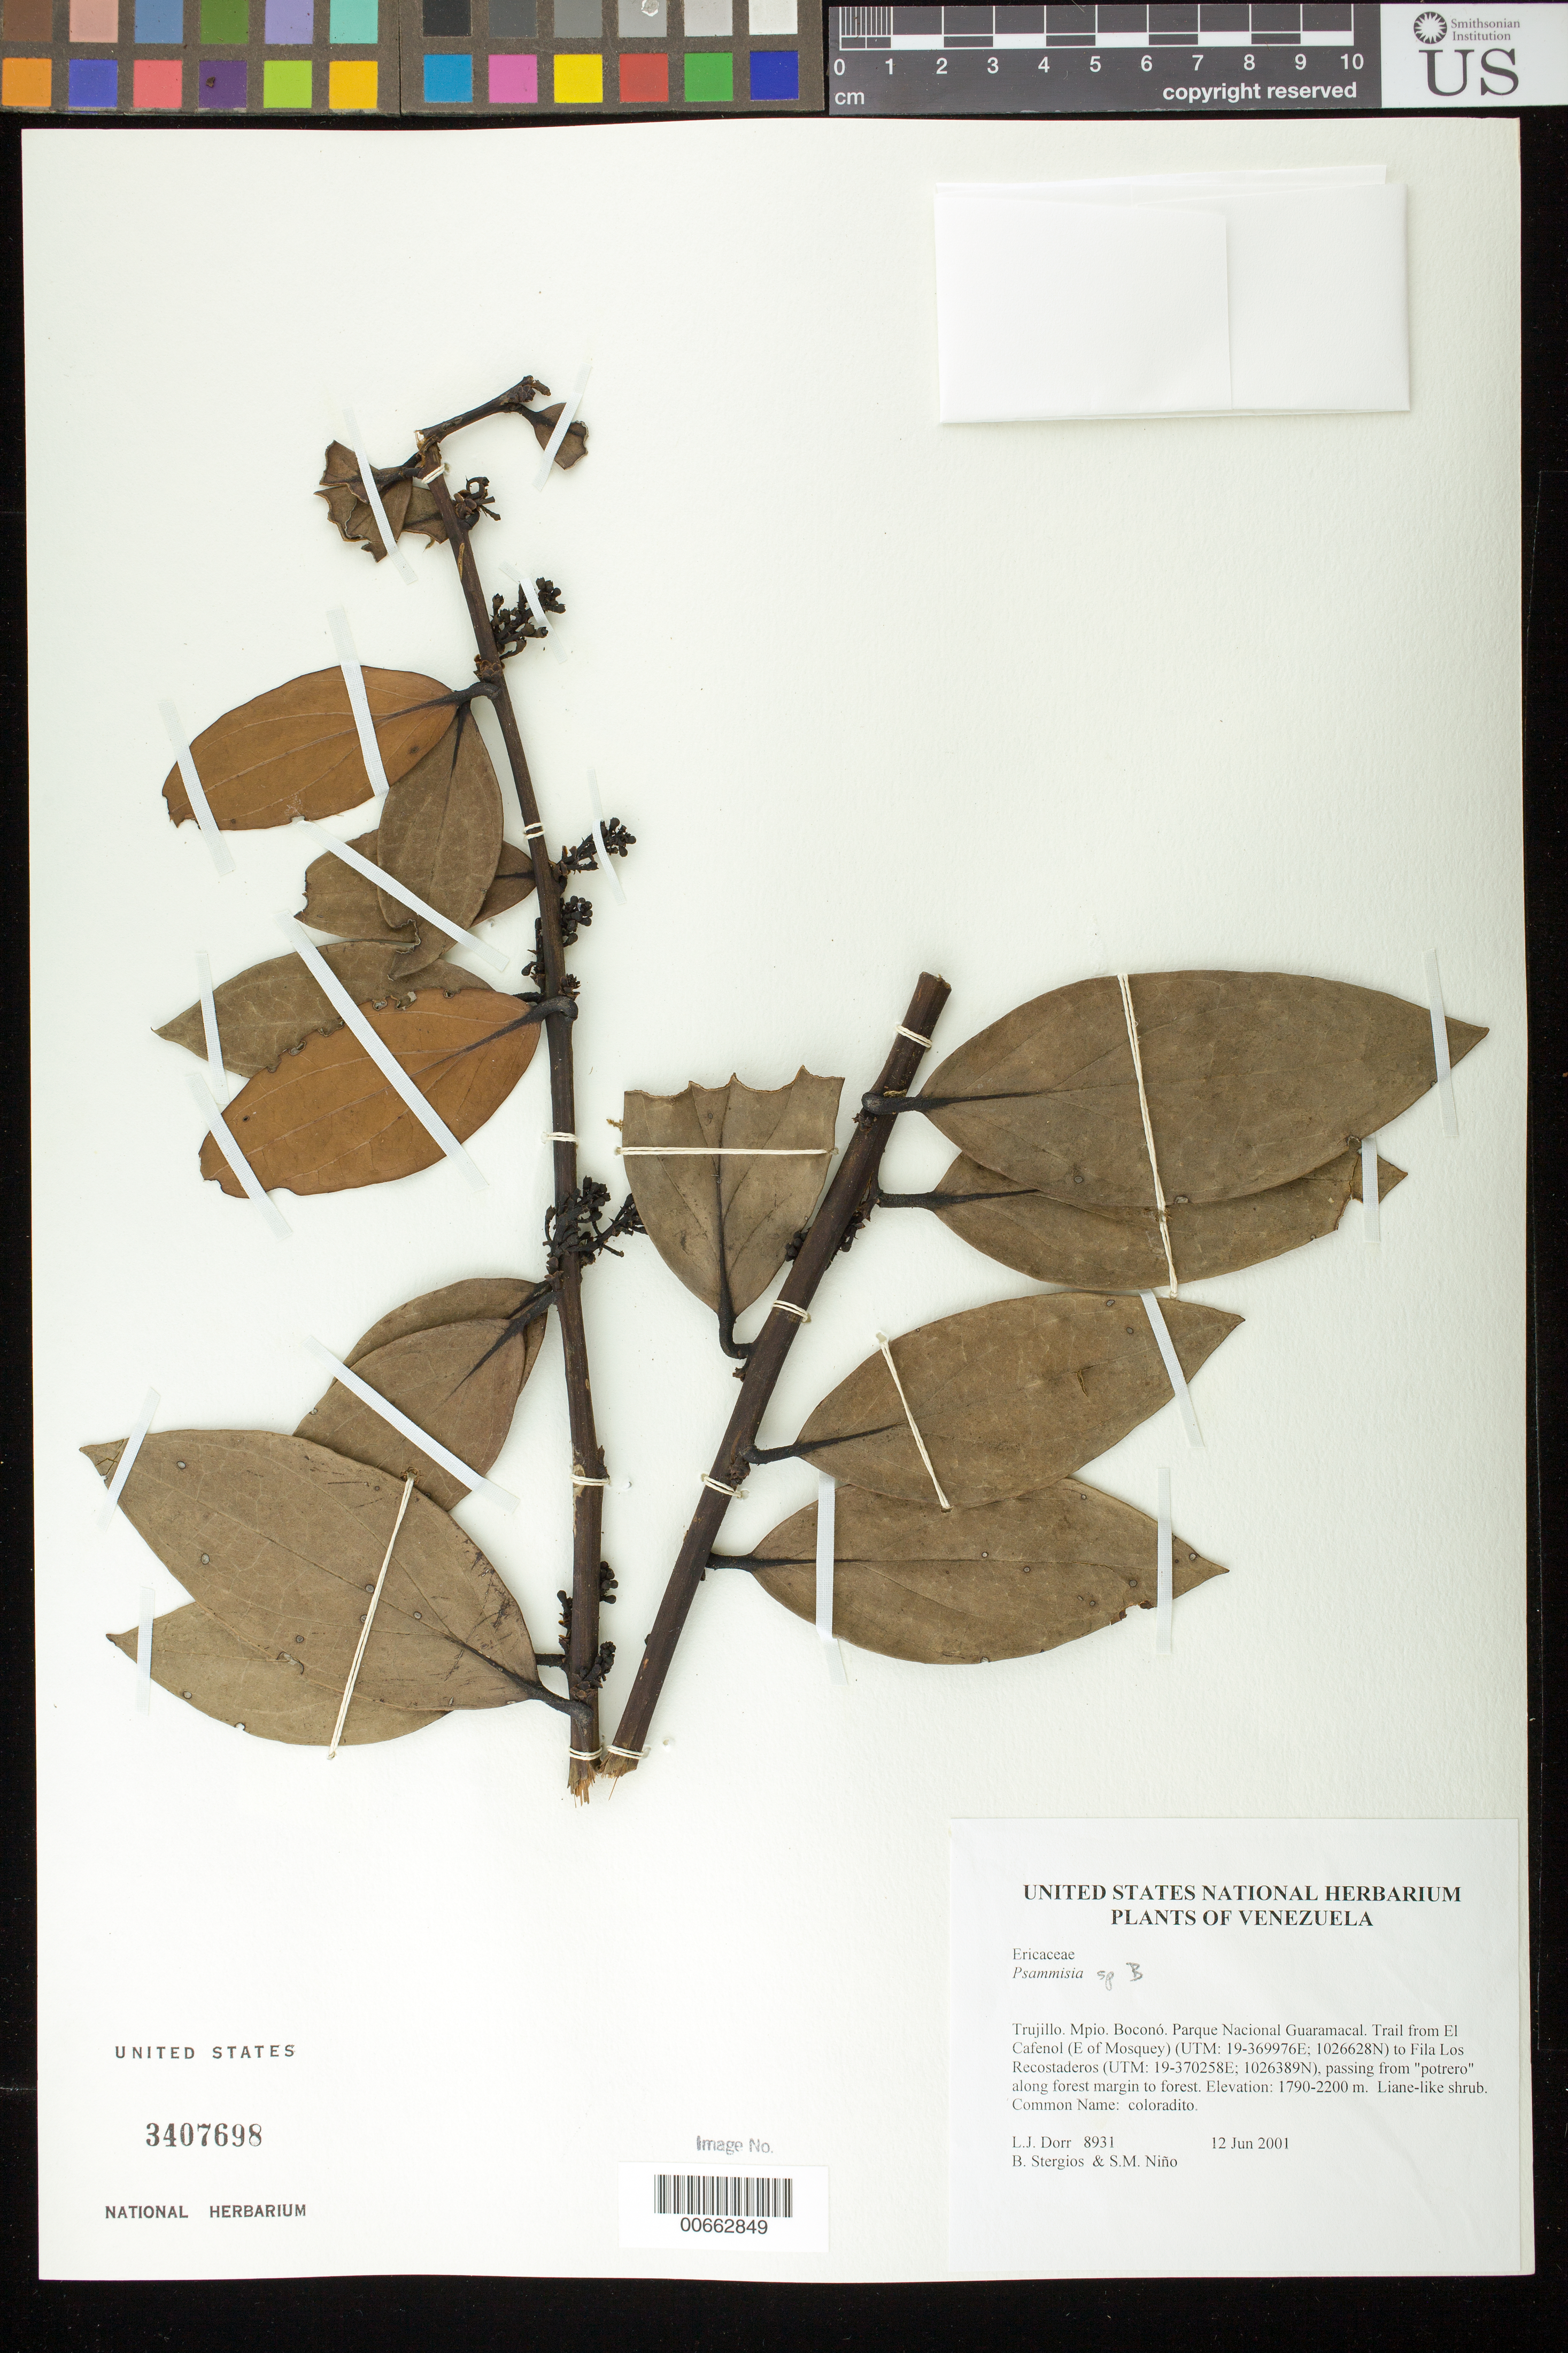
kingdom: Plantae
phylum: Tracheophyta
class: Magnoliopsida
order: Ericales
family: Ericaceae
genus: Psammisia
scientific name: Psammisia sp.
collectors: L. J. Dorr, B. G. Stergios & S. M. Niño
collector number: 8931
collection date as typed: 12 Jun 2001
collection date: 2001-06-12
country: Venezuela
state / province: Trujillo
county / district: Boconó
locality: Parque Nacional Guaramacal. Trail from El Cafenol (E of Mosquey) to Fila Los Recostaderos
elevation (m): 1790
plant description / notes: Common name: coloradito; PORT, US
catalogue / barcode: US 3407698